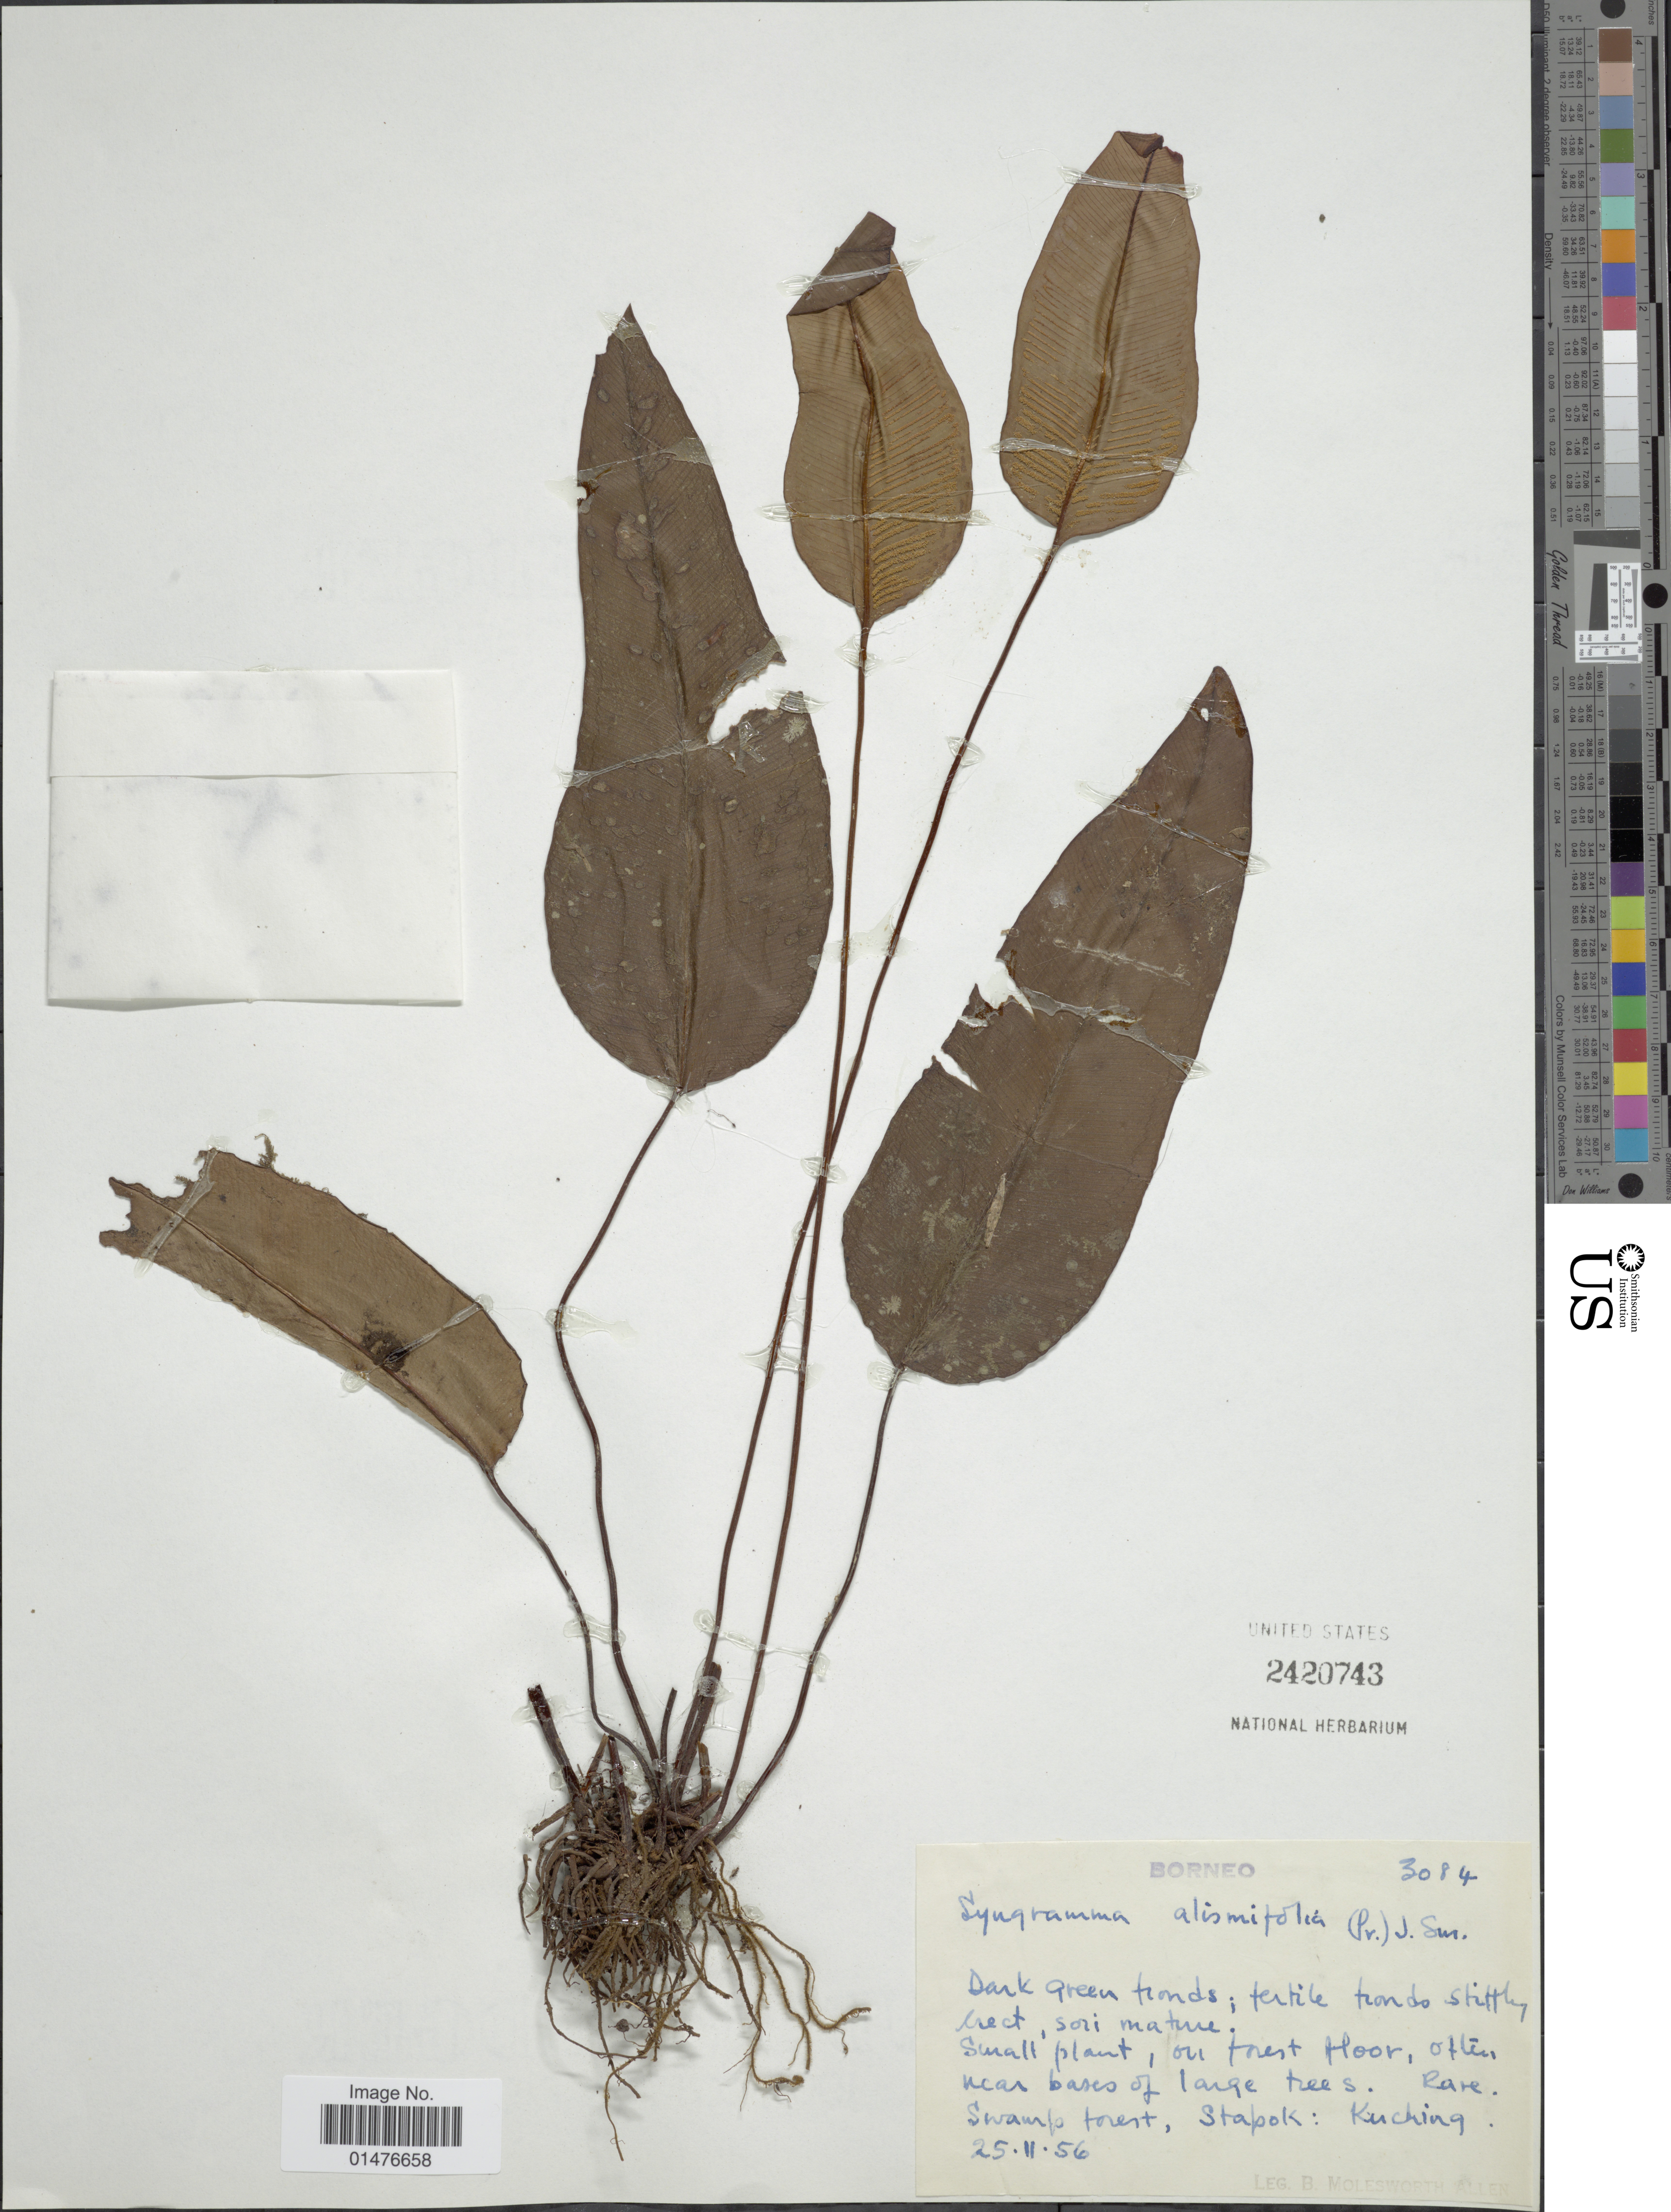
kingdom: Plantae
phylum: Tracheophyta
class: Polypodiopsida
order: Polypodiales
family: Pteridaceae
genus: Syngramma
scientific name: Syngramma alismifolia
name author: (C. Presl) J. Sm.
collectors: B. E. G. Molesworth-Allen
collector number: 3014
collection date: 1956-11-24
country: Malaysia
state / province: Sarawak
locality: Swamp forest, Stapok: Kuching, Borneo.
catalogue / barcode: US 2420743